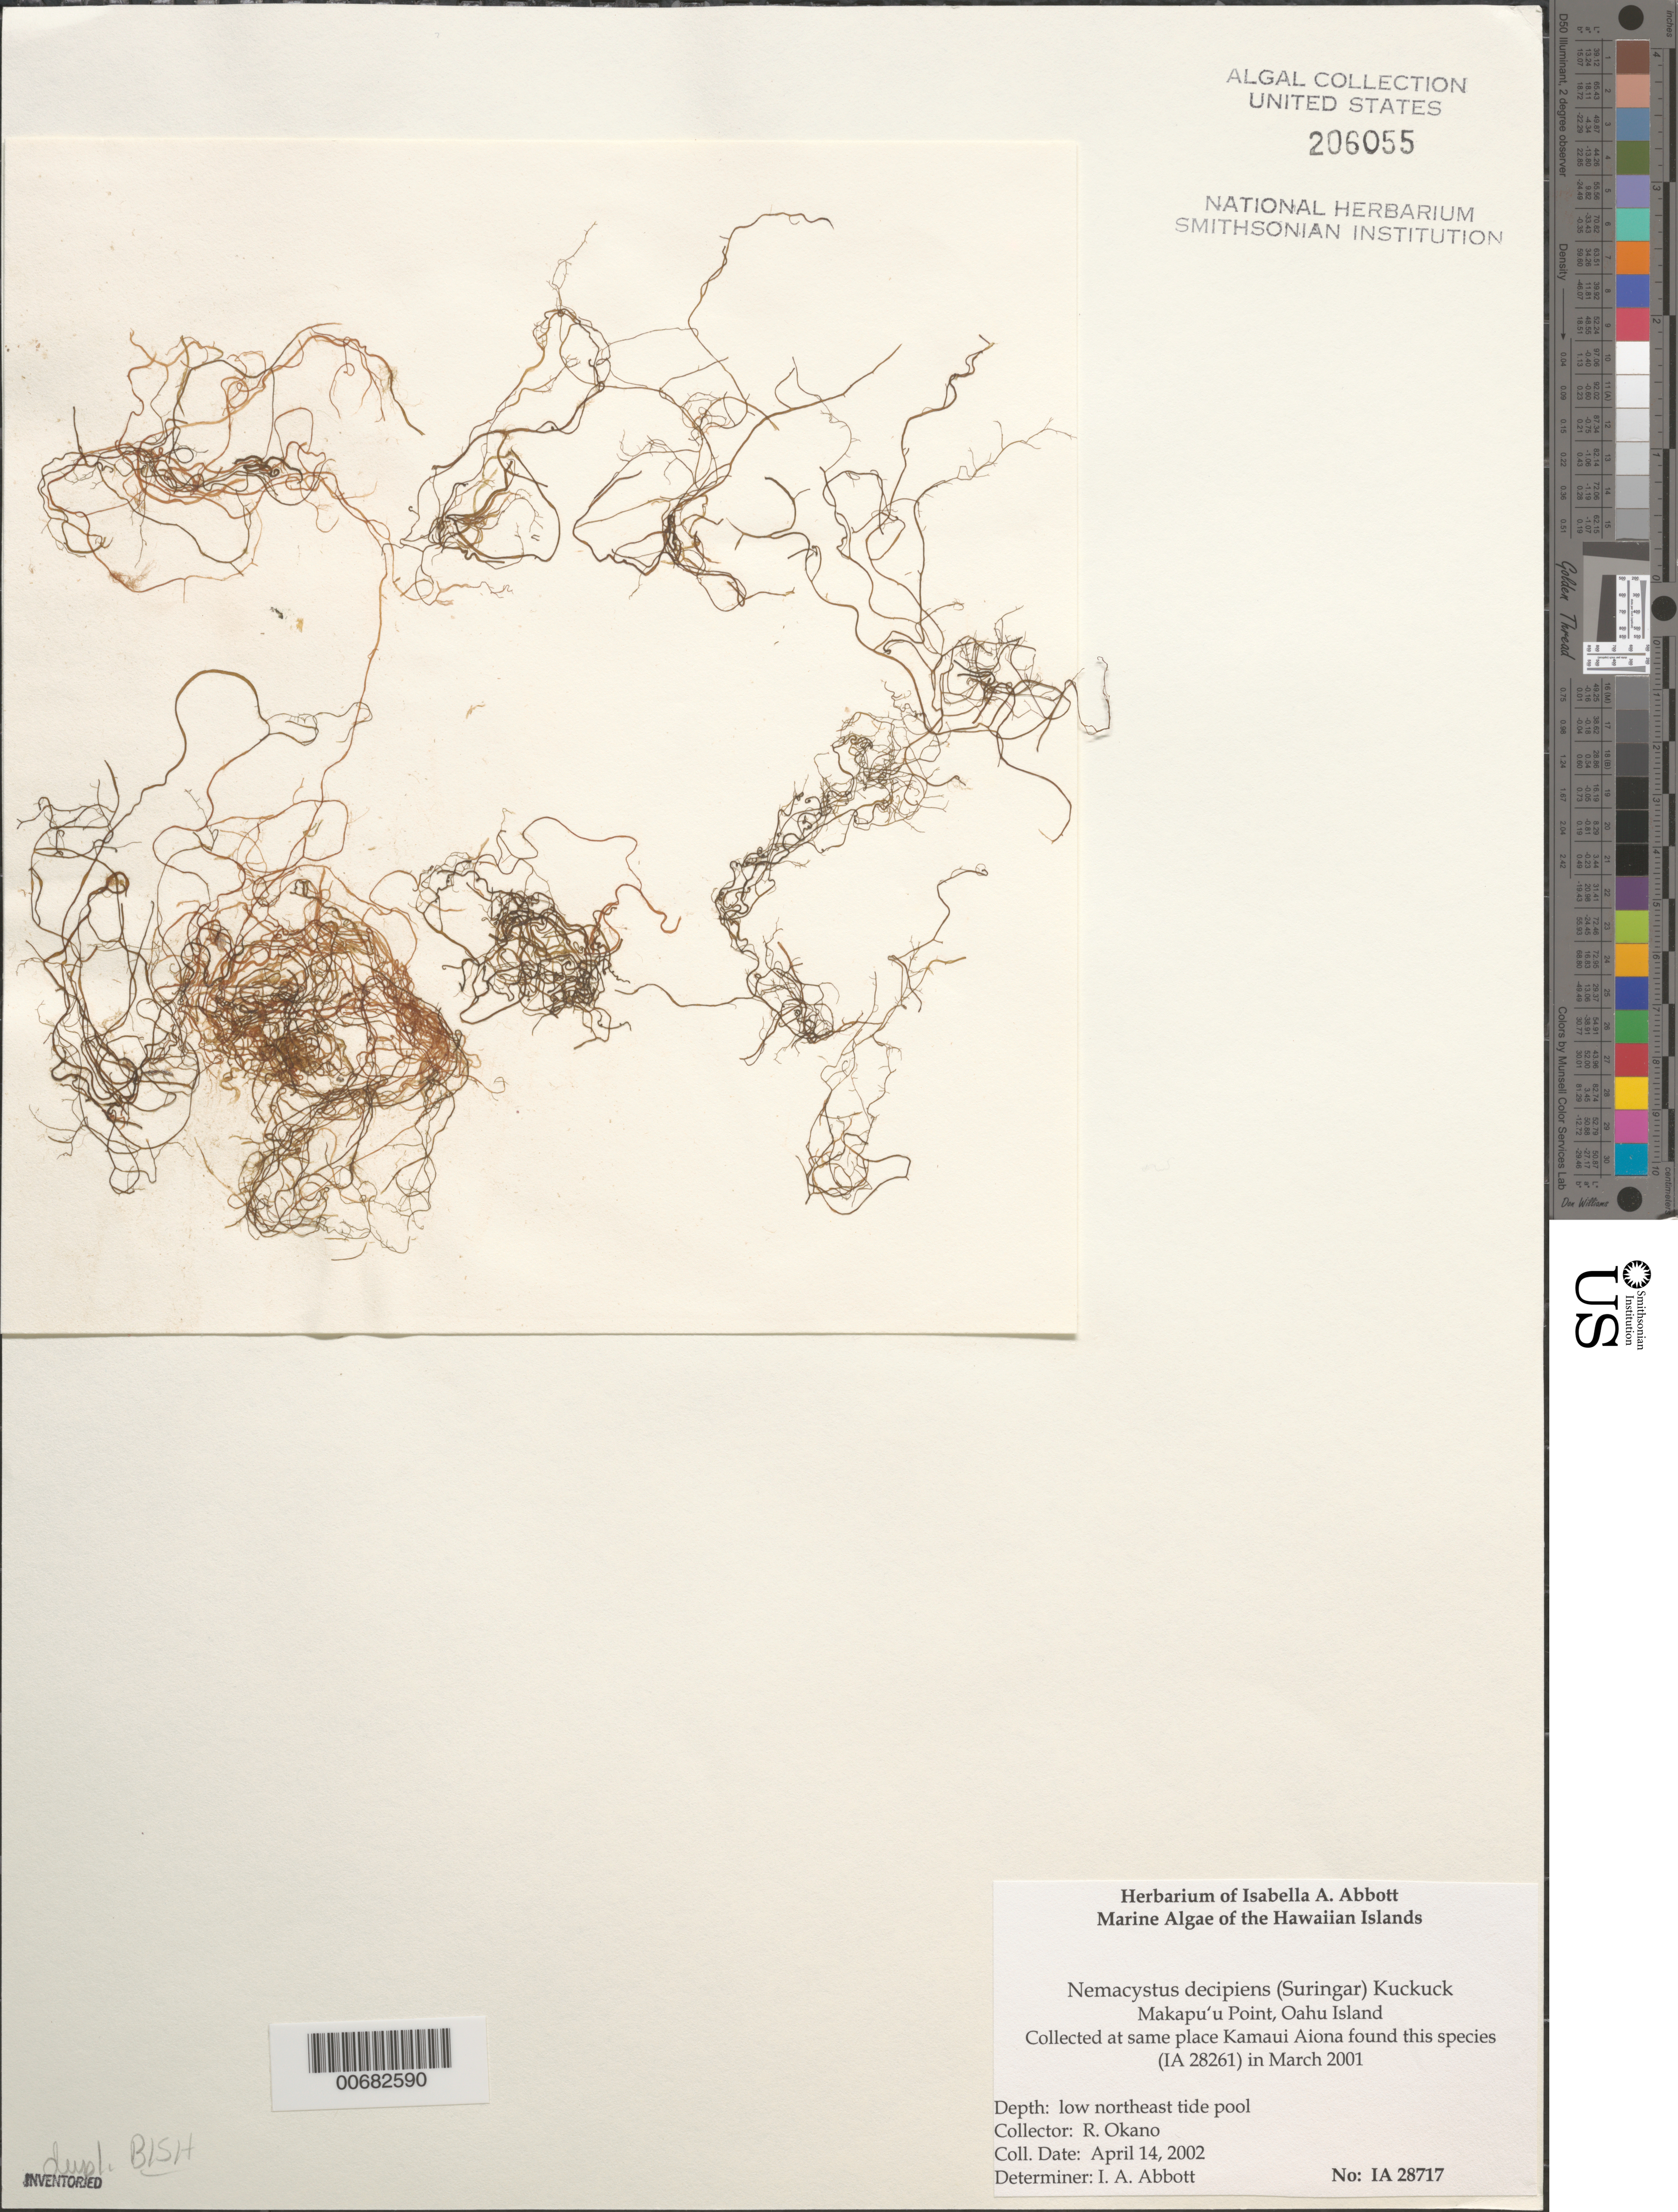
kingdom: Chromista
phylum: Ochrophyta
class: Phaeophyceae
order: Ectocarpales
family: Chordariaceae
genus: Nemacystus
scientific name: Nemacystus decipiens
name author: (Suringar) Kuckuck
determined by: Abbott, Isabella A.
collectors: R. Okano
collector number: IAA 28717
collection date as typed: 14 Apr 2002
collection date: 2002-04-14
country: United States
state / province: Hawaii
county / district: Honolulu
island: Oahu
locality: Makapu'u Point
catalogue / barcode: US 206055